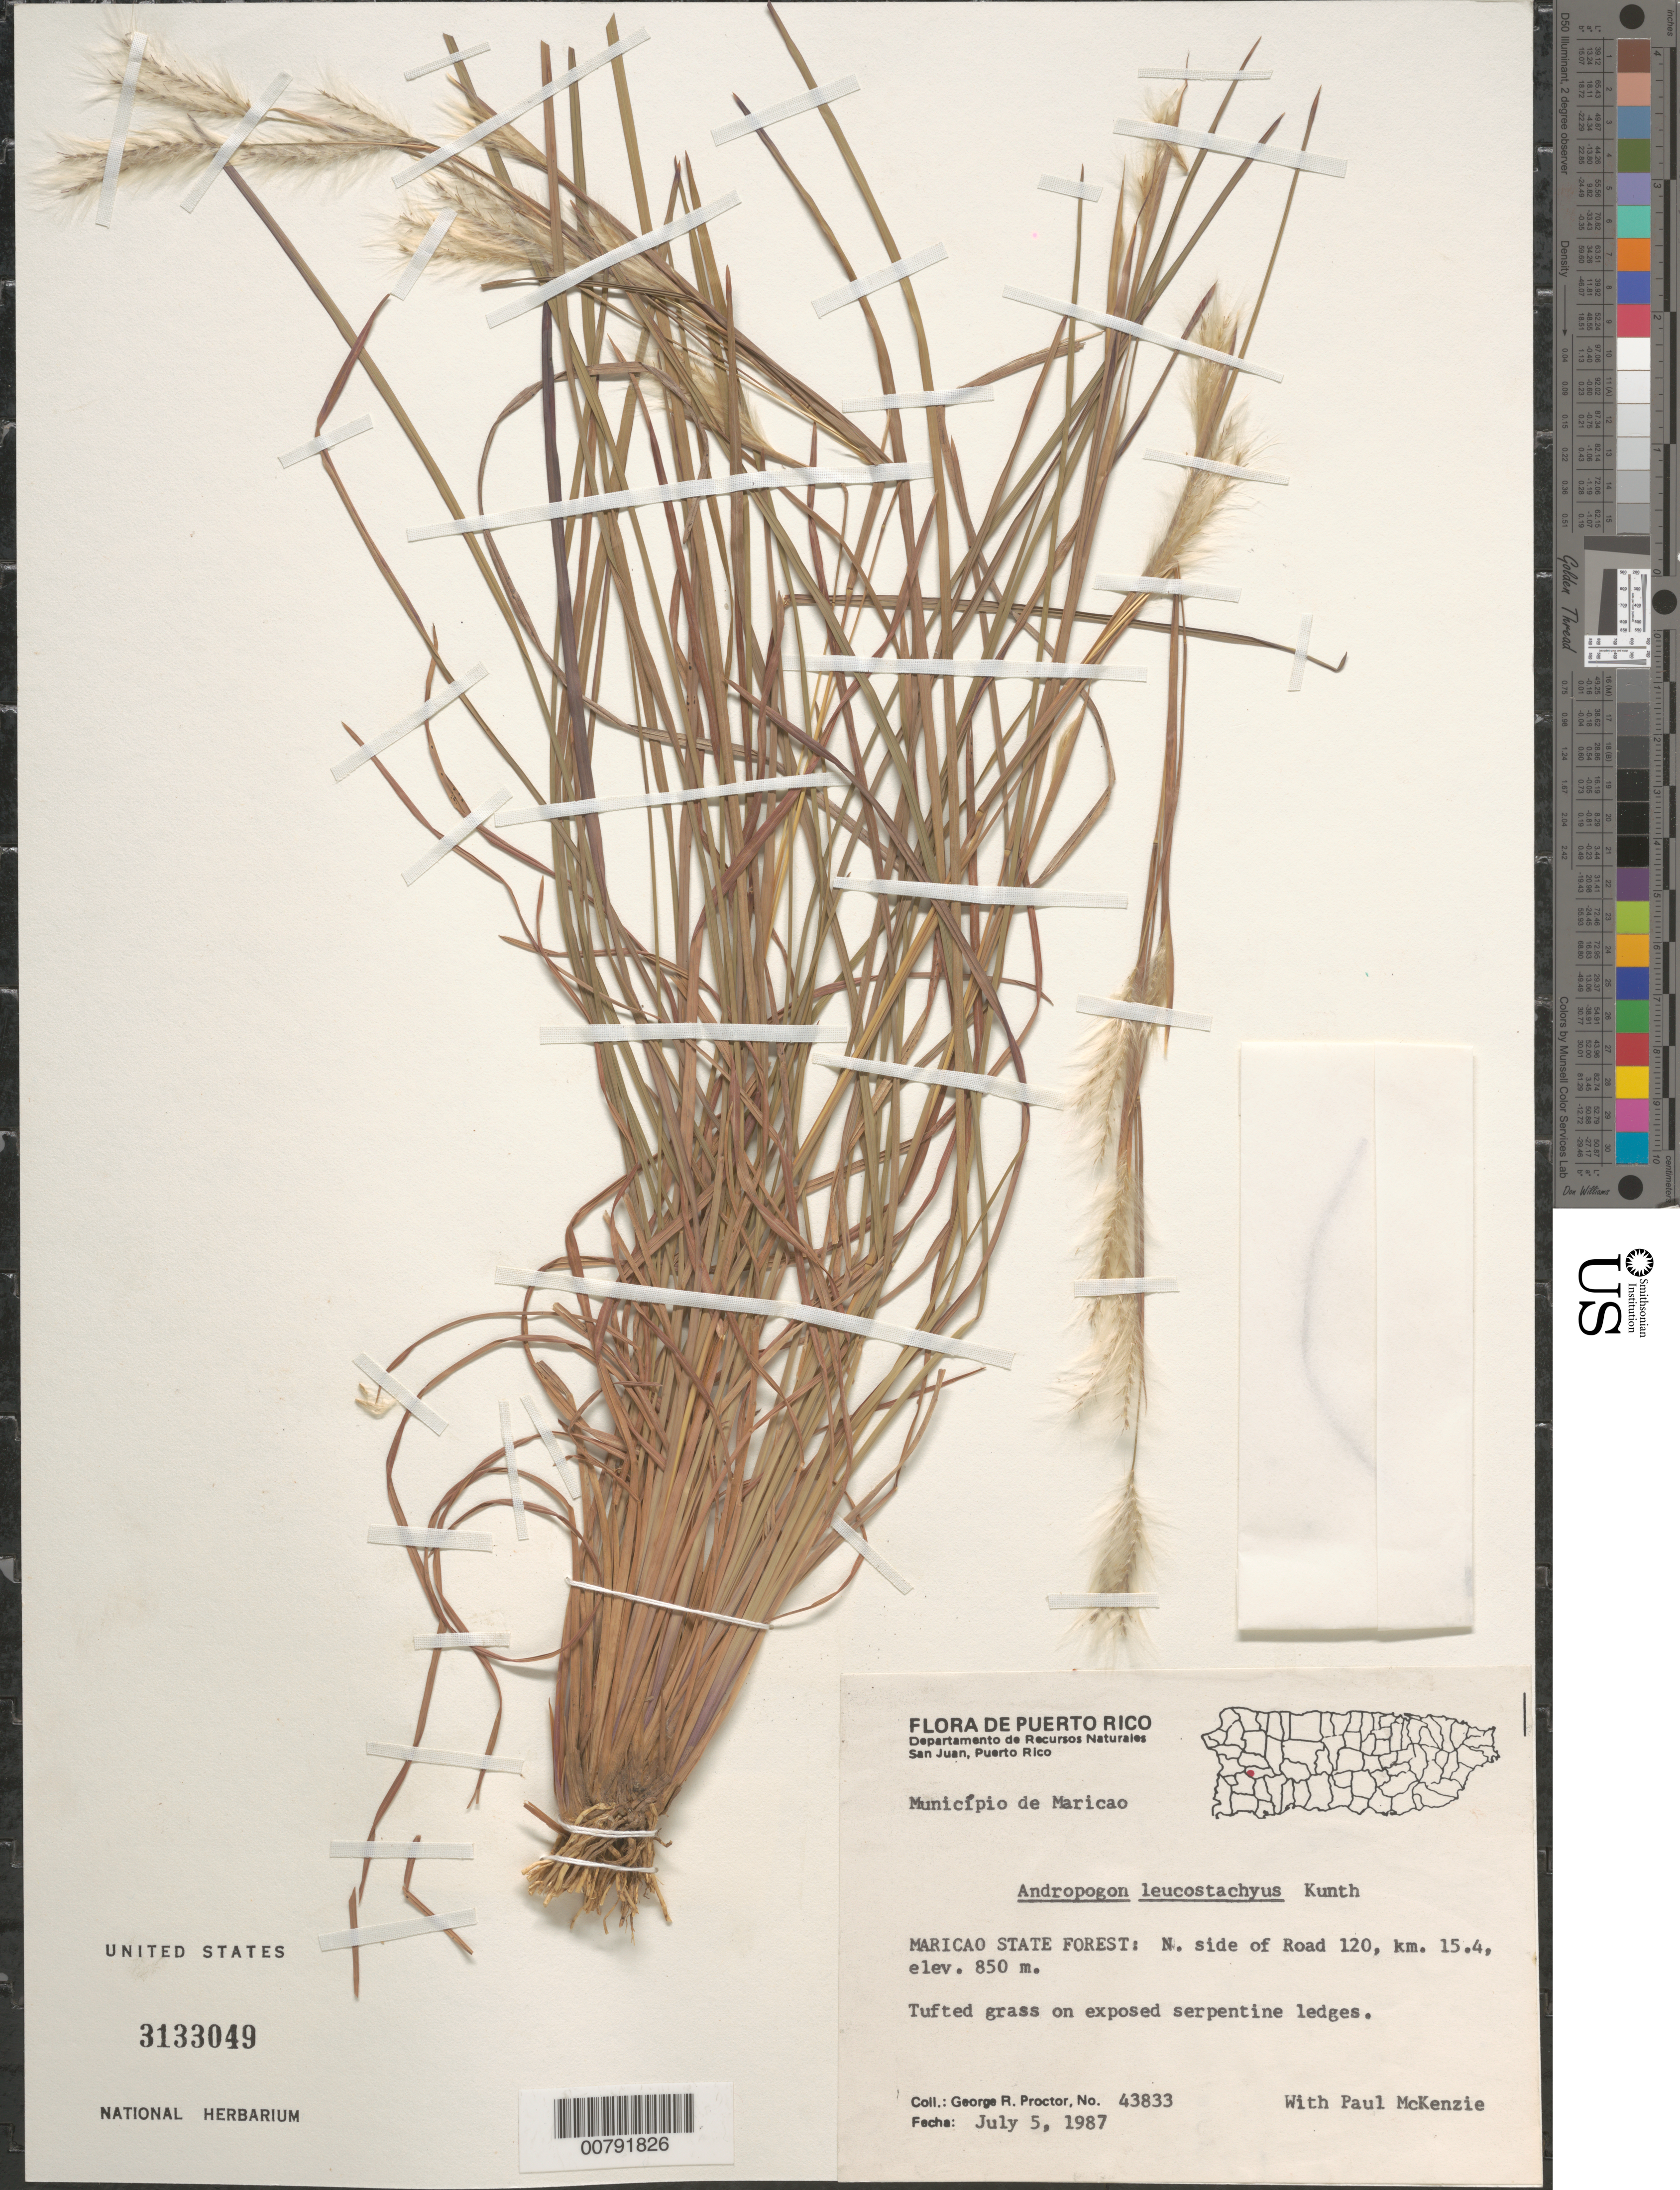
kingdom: Plantae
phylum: Tracheophyta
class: Liliopsida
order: Poales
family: Poaceae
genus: Andropogon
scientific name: Andropogon leucostachyus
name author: Kunth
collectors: G. R. Proctor & P. Mckenzie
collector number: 43833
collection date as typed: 05 Jul 1987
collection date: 1987-07-05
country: Puerto Rico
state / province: Maricao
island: Puerto Rico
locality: Mun. Maricao, Maricao State Forest, Road 120, km 15.4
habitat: Exposed serpentine ledges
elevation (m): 850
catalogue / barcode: US 3133049